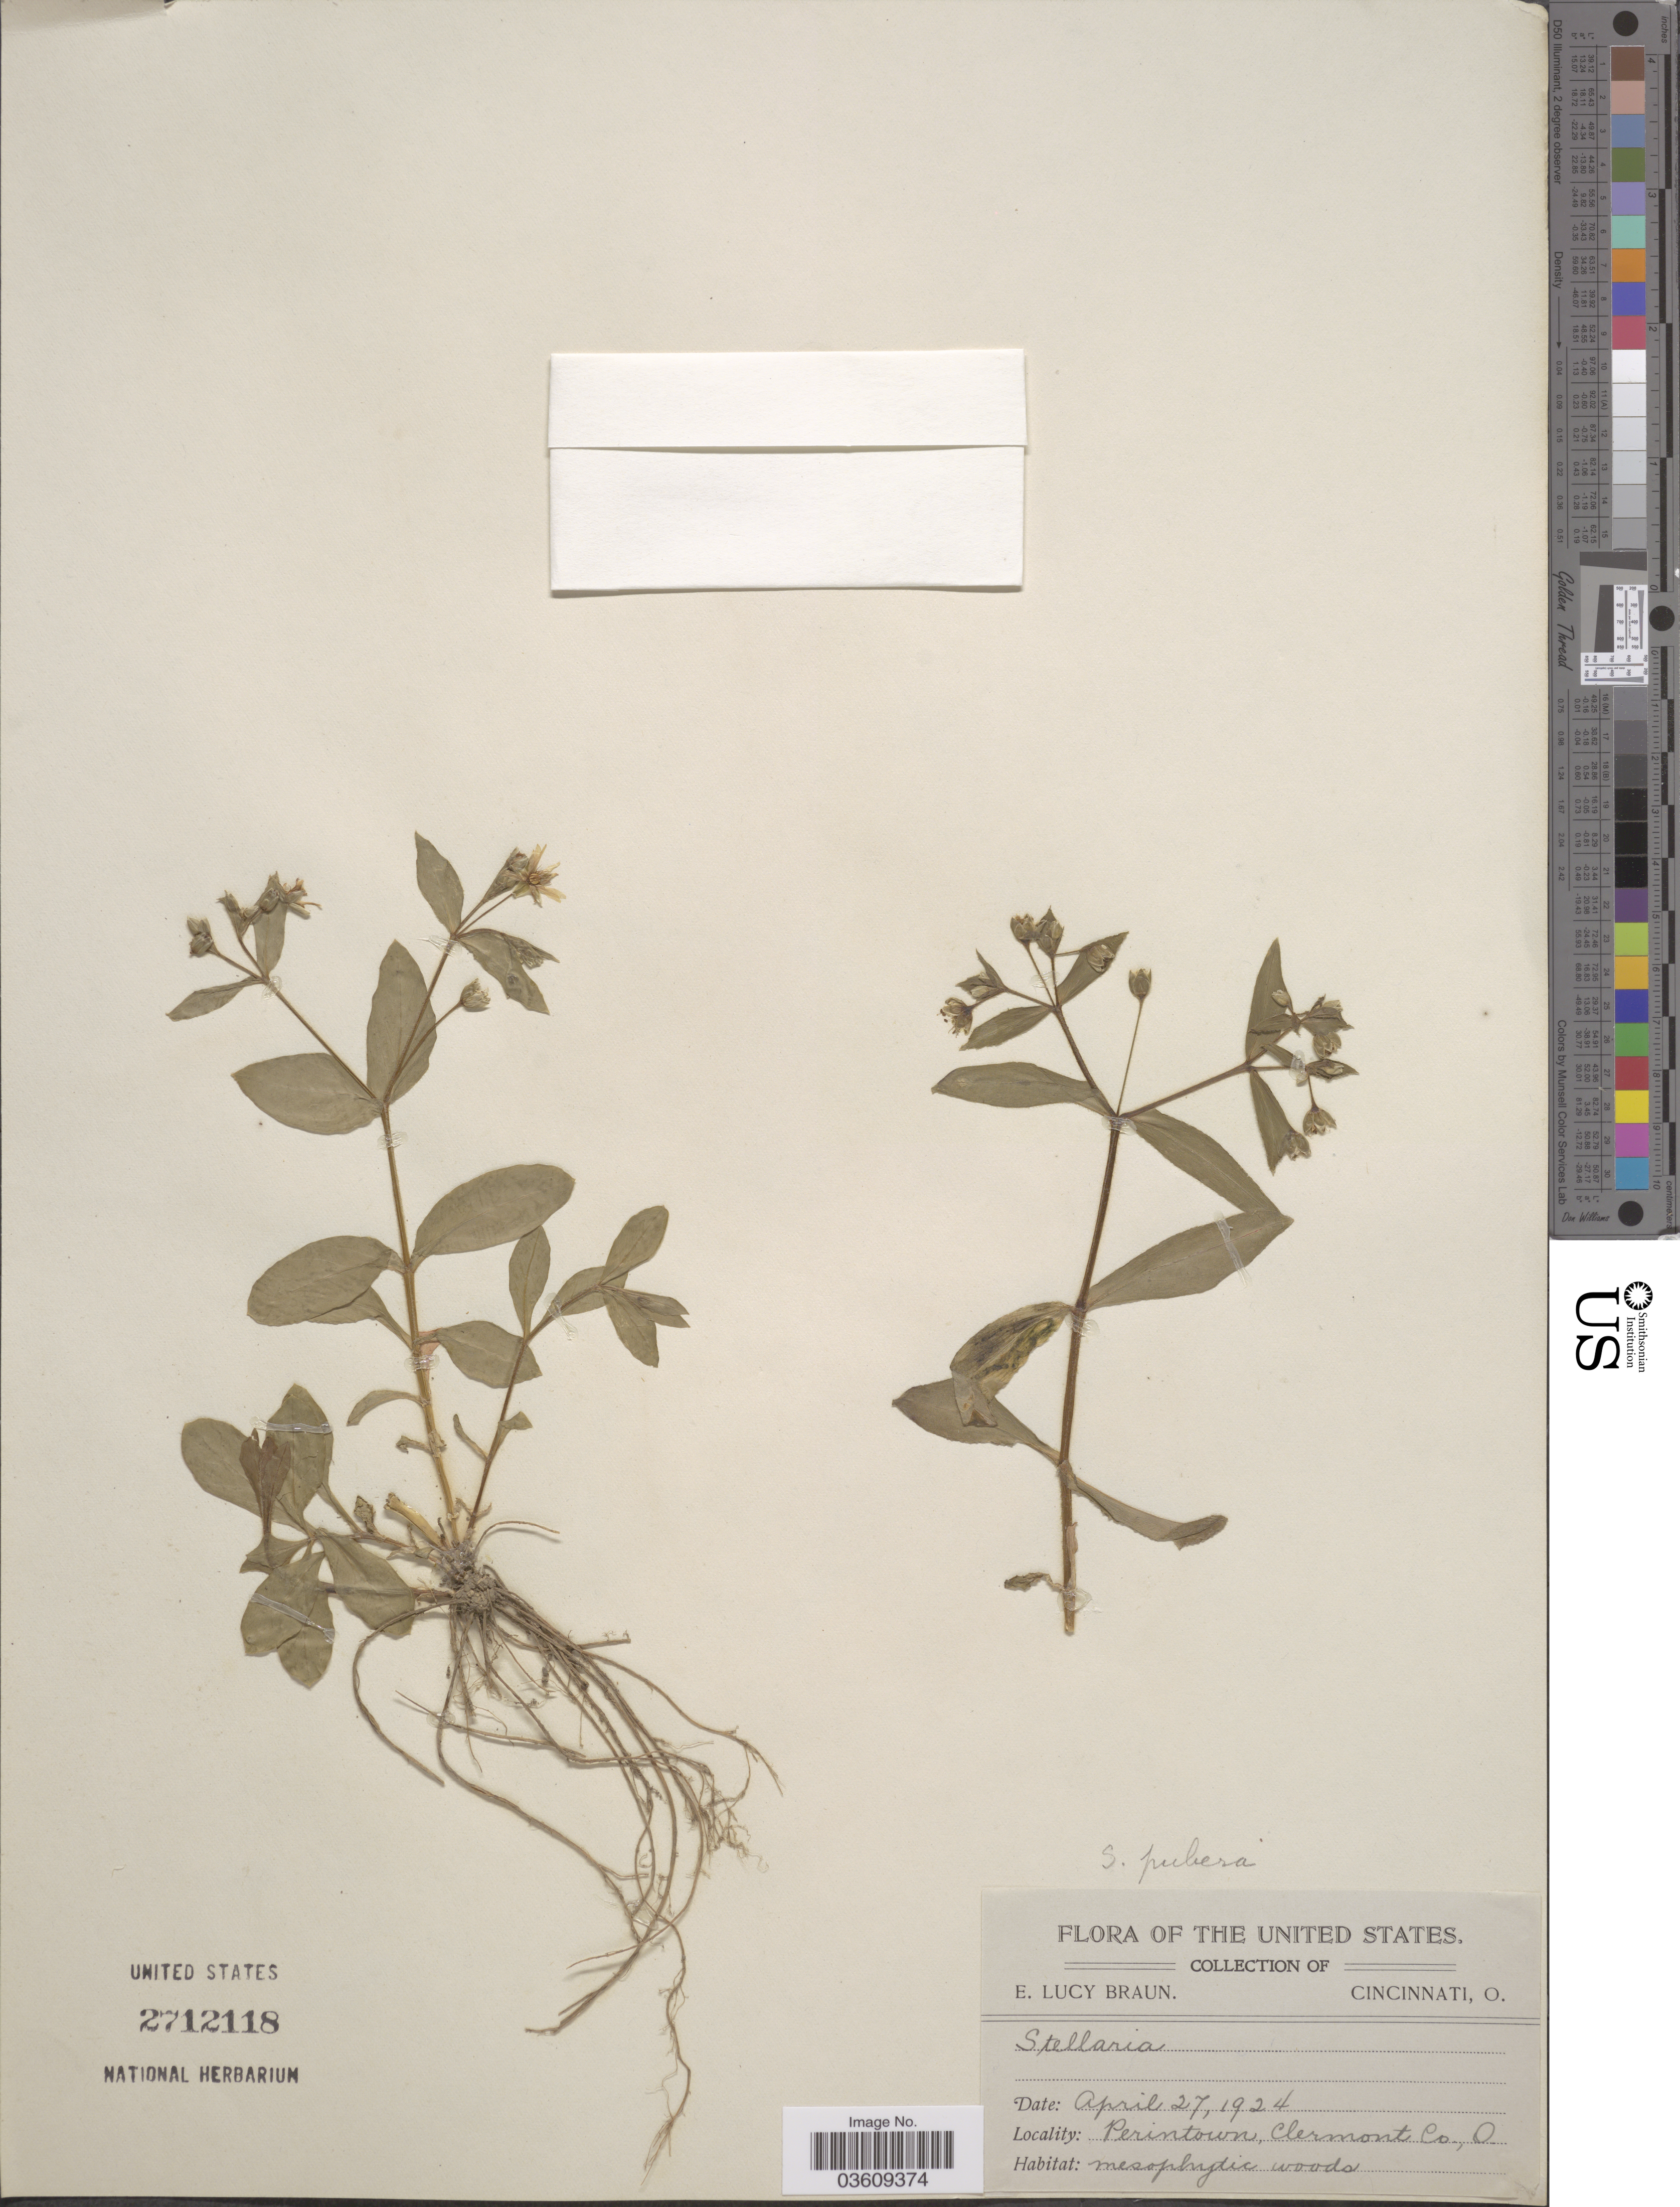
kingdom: Plantae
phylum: Tracheophyta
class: Magnoliopsida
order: Caryophyllales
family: Caryophyllaceae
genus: Stellaria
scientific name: Stellaria pubera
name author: Michx.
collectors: E. L. Braun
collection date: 1924-04-27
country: United States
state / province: Ohio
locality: Perintown, Clermont Co.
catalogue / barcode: US 2712118